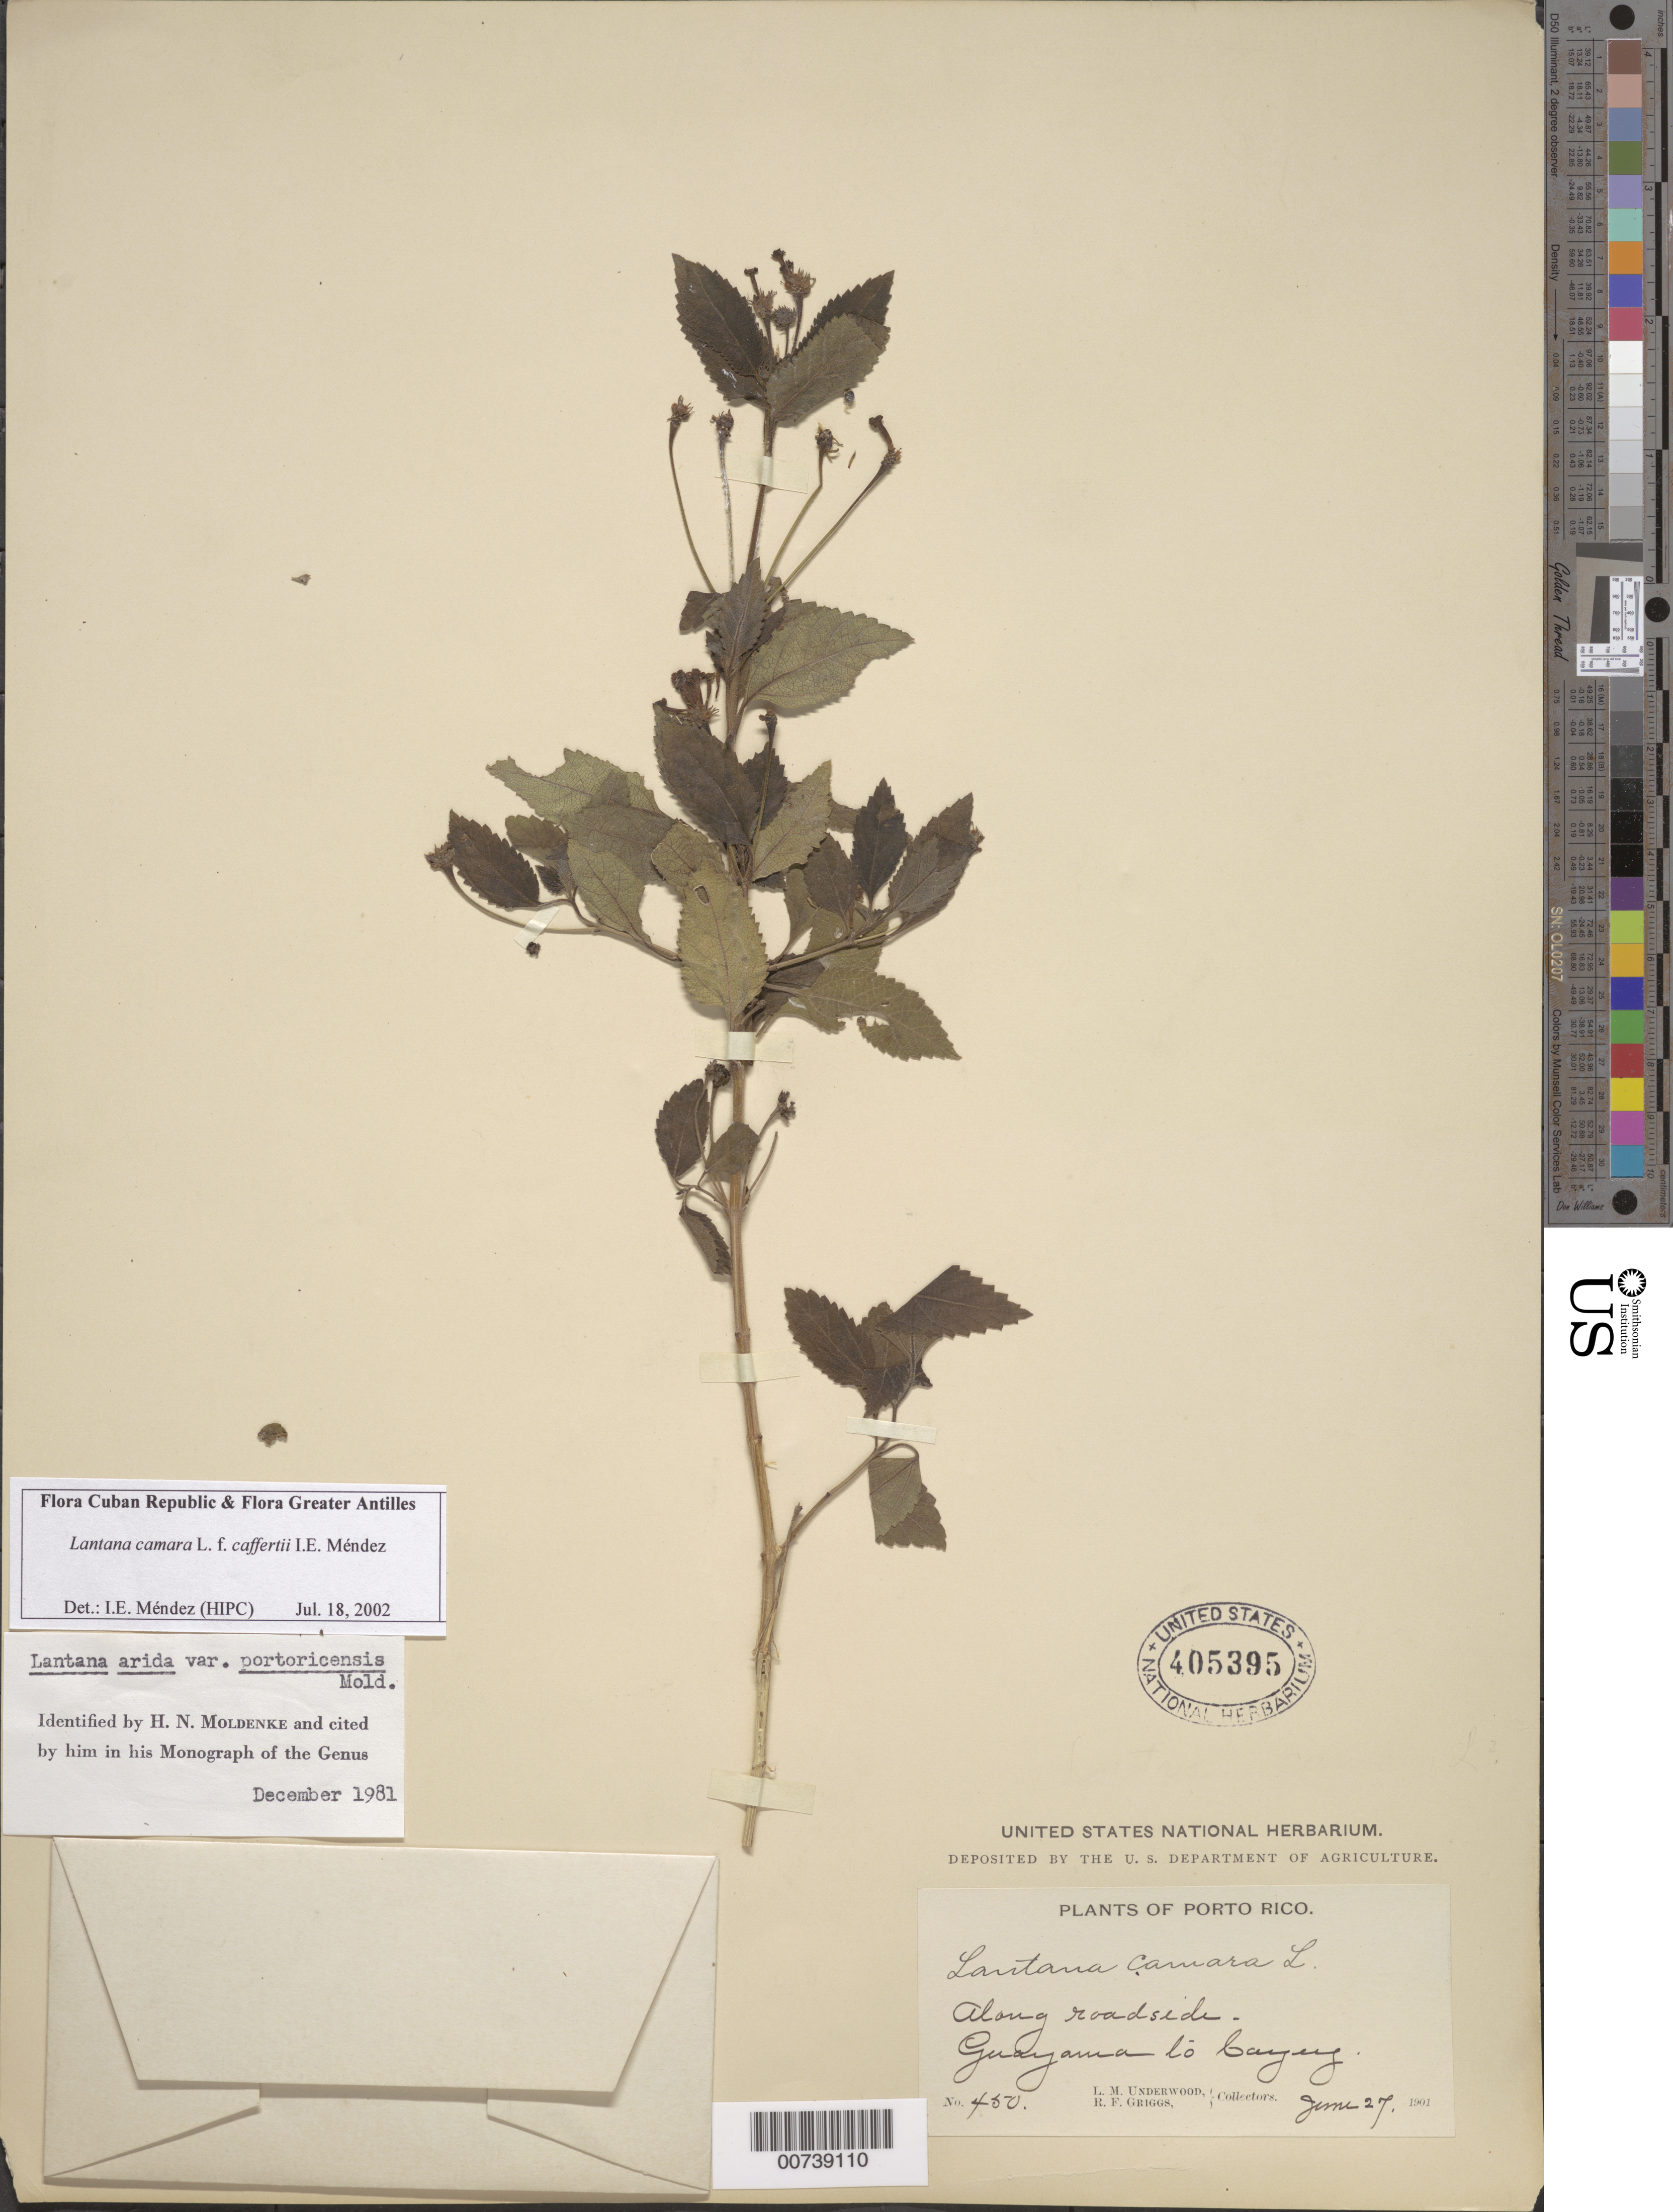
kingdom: Plantae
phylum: Tracheophyta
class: Magnoliopsida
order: Lamiales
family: Verbenaceae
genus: Lantana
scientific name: Lantana camara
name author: L.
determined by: Méndez, Isidro E., (HIPC)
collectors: L. M. Underwood & R. F. Griggs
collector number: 450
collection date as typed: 27 Jun 1901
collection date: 1901-06-27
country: Puerto Rico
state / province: Cayey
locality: Guayama to Cayey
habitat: Along roadside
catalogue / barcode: US 405395